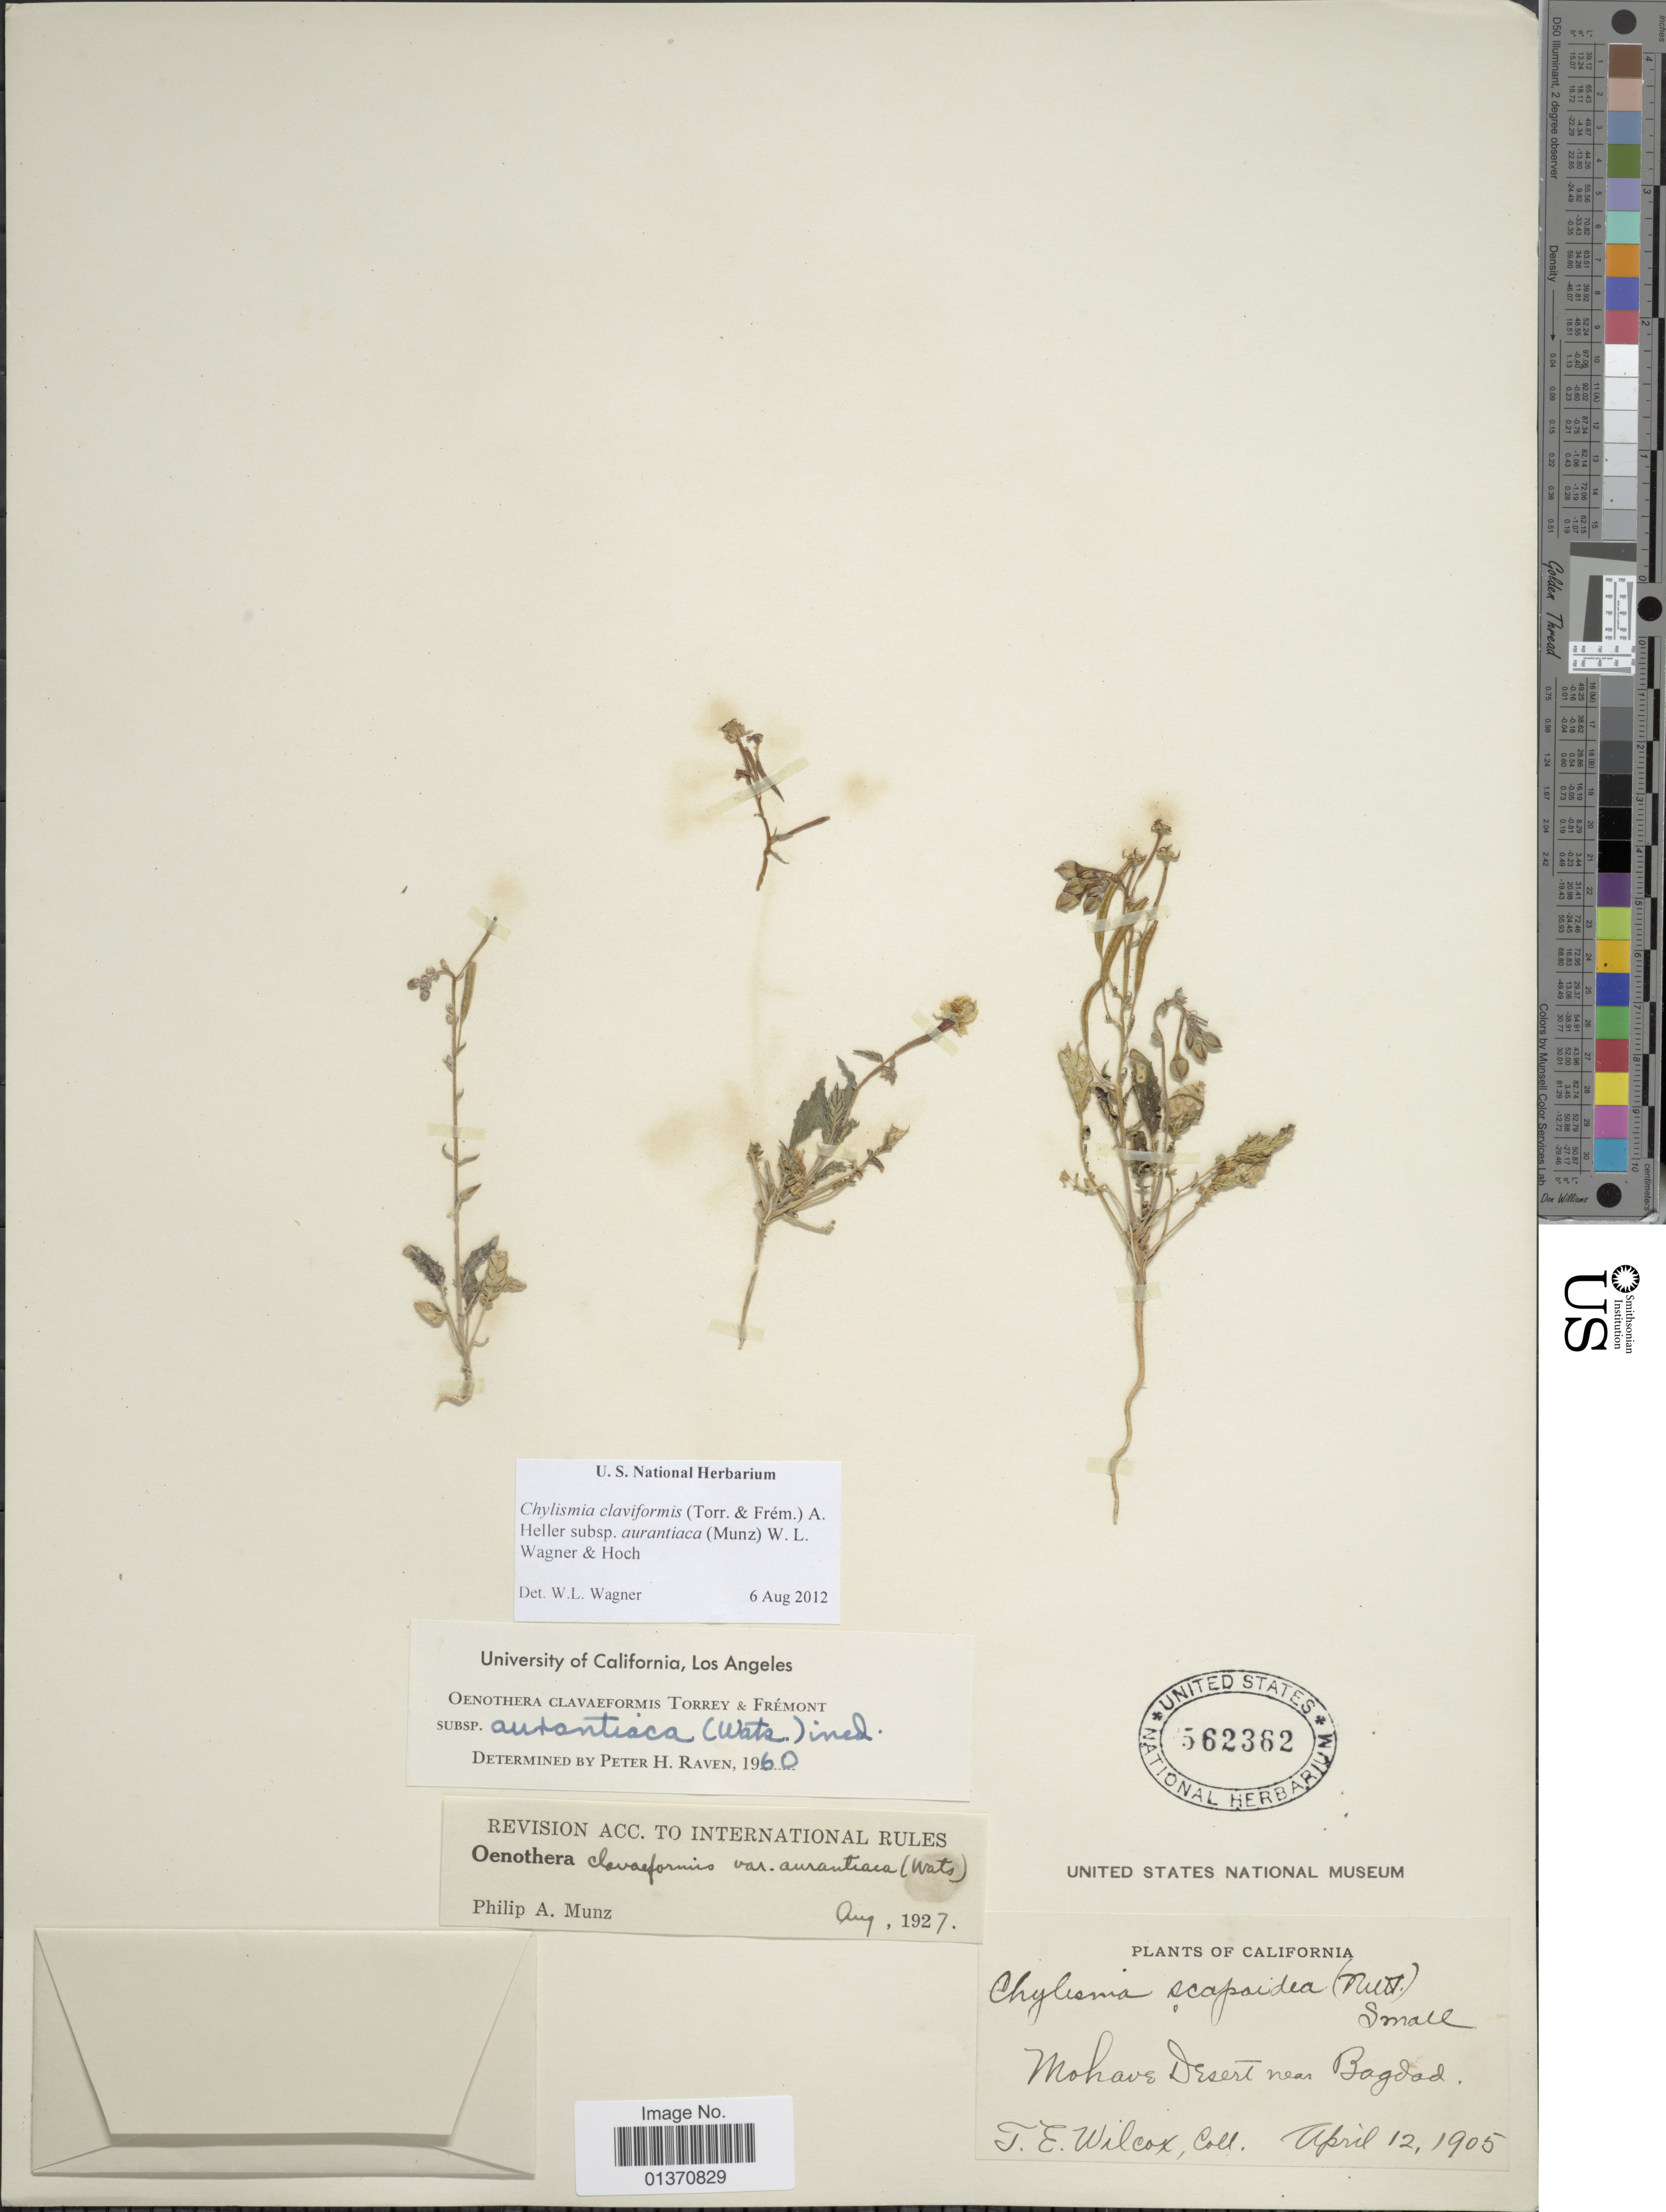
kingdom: Plantae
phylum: Tracheophyta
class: Magnoliopsida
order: Myrtales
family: Onagraceae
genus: Chylismia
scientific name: Chylismia claviformis subsp. aurantiaca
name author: (Munz) W.L. Wagner & Hoch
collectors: T. E. Wilcox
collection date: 1905-04-12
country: United States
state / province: California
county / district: Kern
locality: Mohave Desert near Bagdad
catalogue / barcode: US 562362